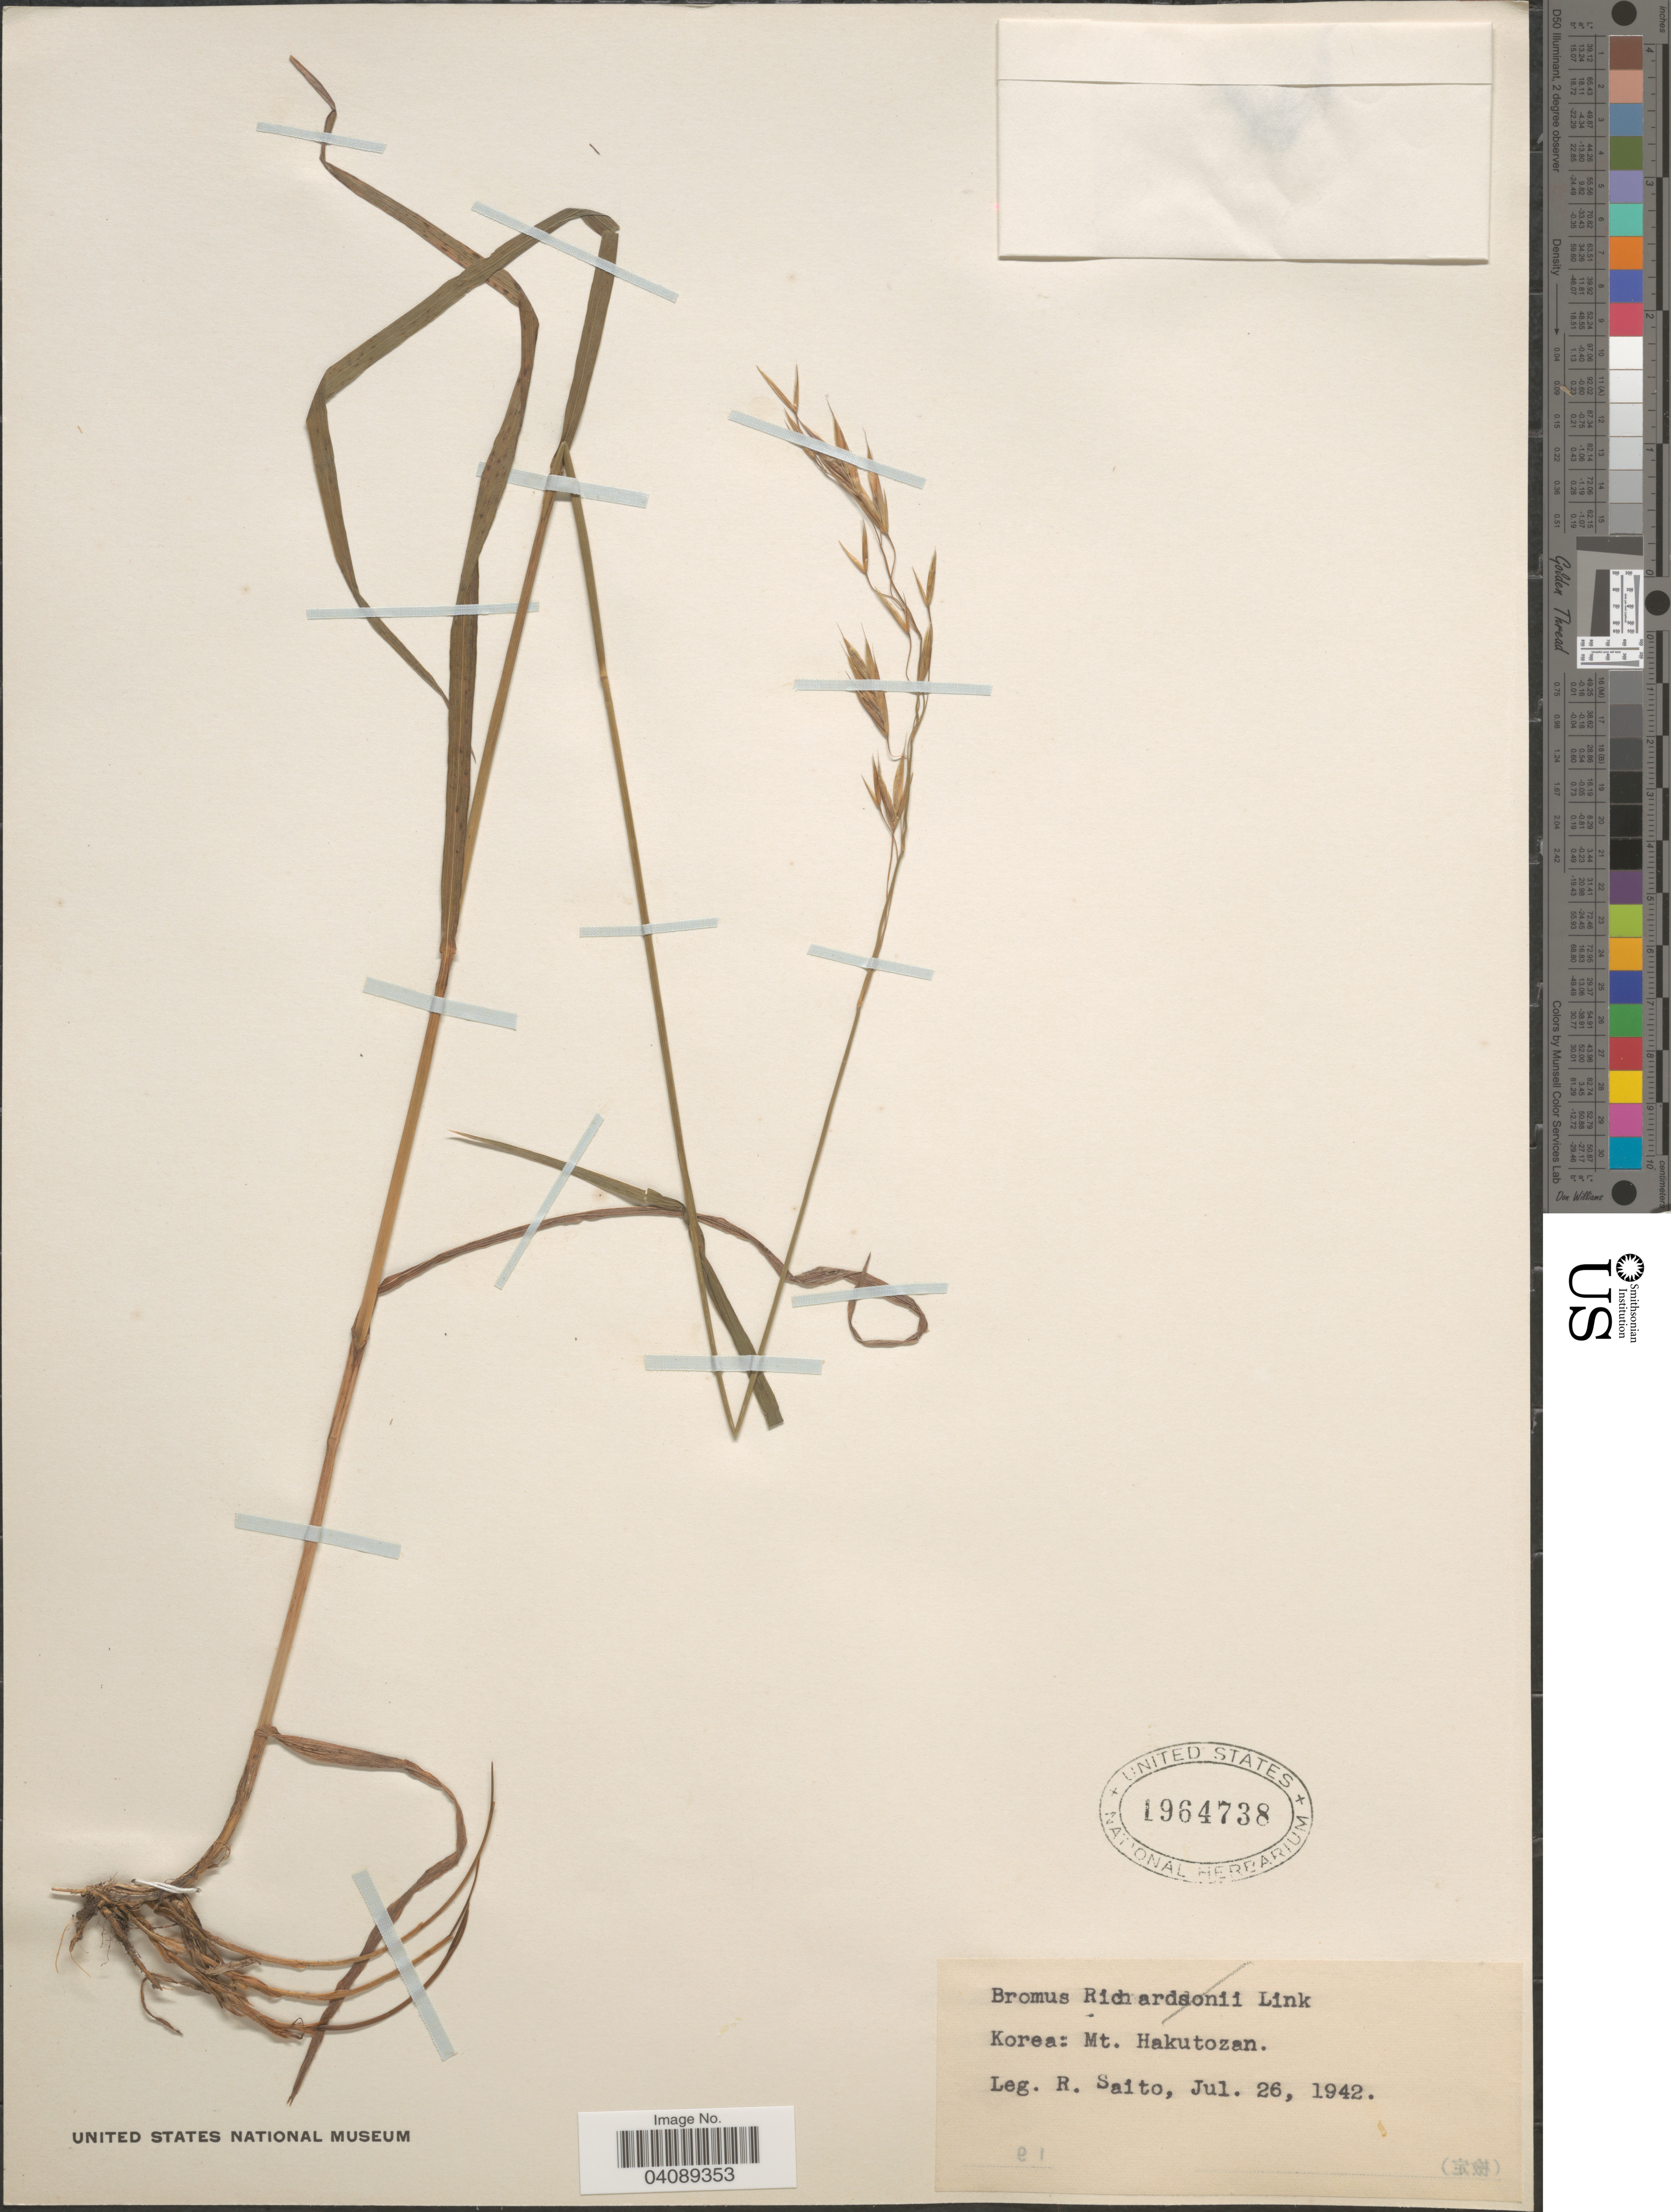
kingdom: Plantae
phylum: Tracheophyta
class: Liliopsida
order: Poales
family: Poaceae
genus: Bromus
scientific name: Bromus sp.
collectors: R. Saito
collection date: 1942-07-26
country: North Korea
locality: Mt. Hakutozan.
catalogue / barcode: US 1964738